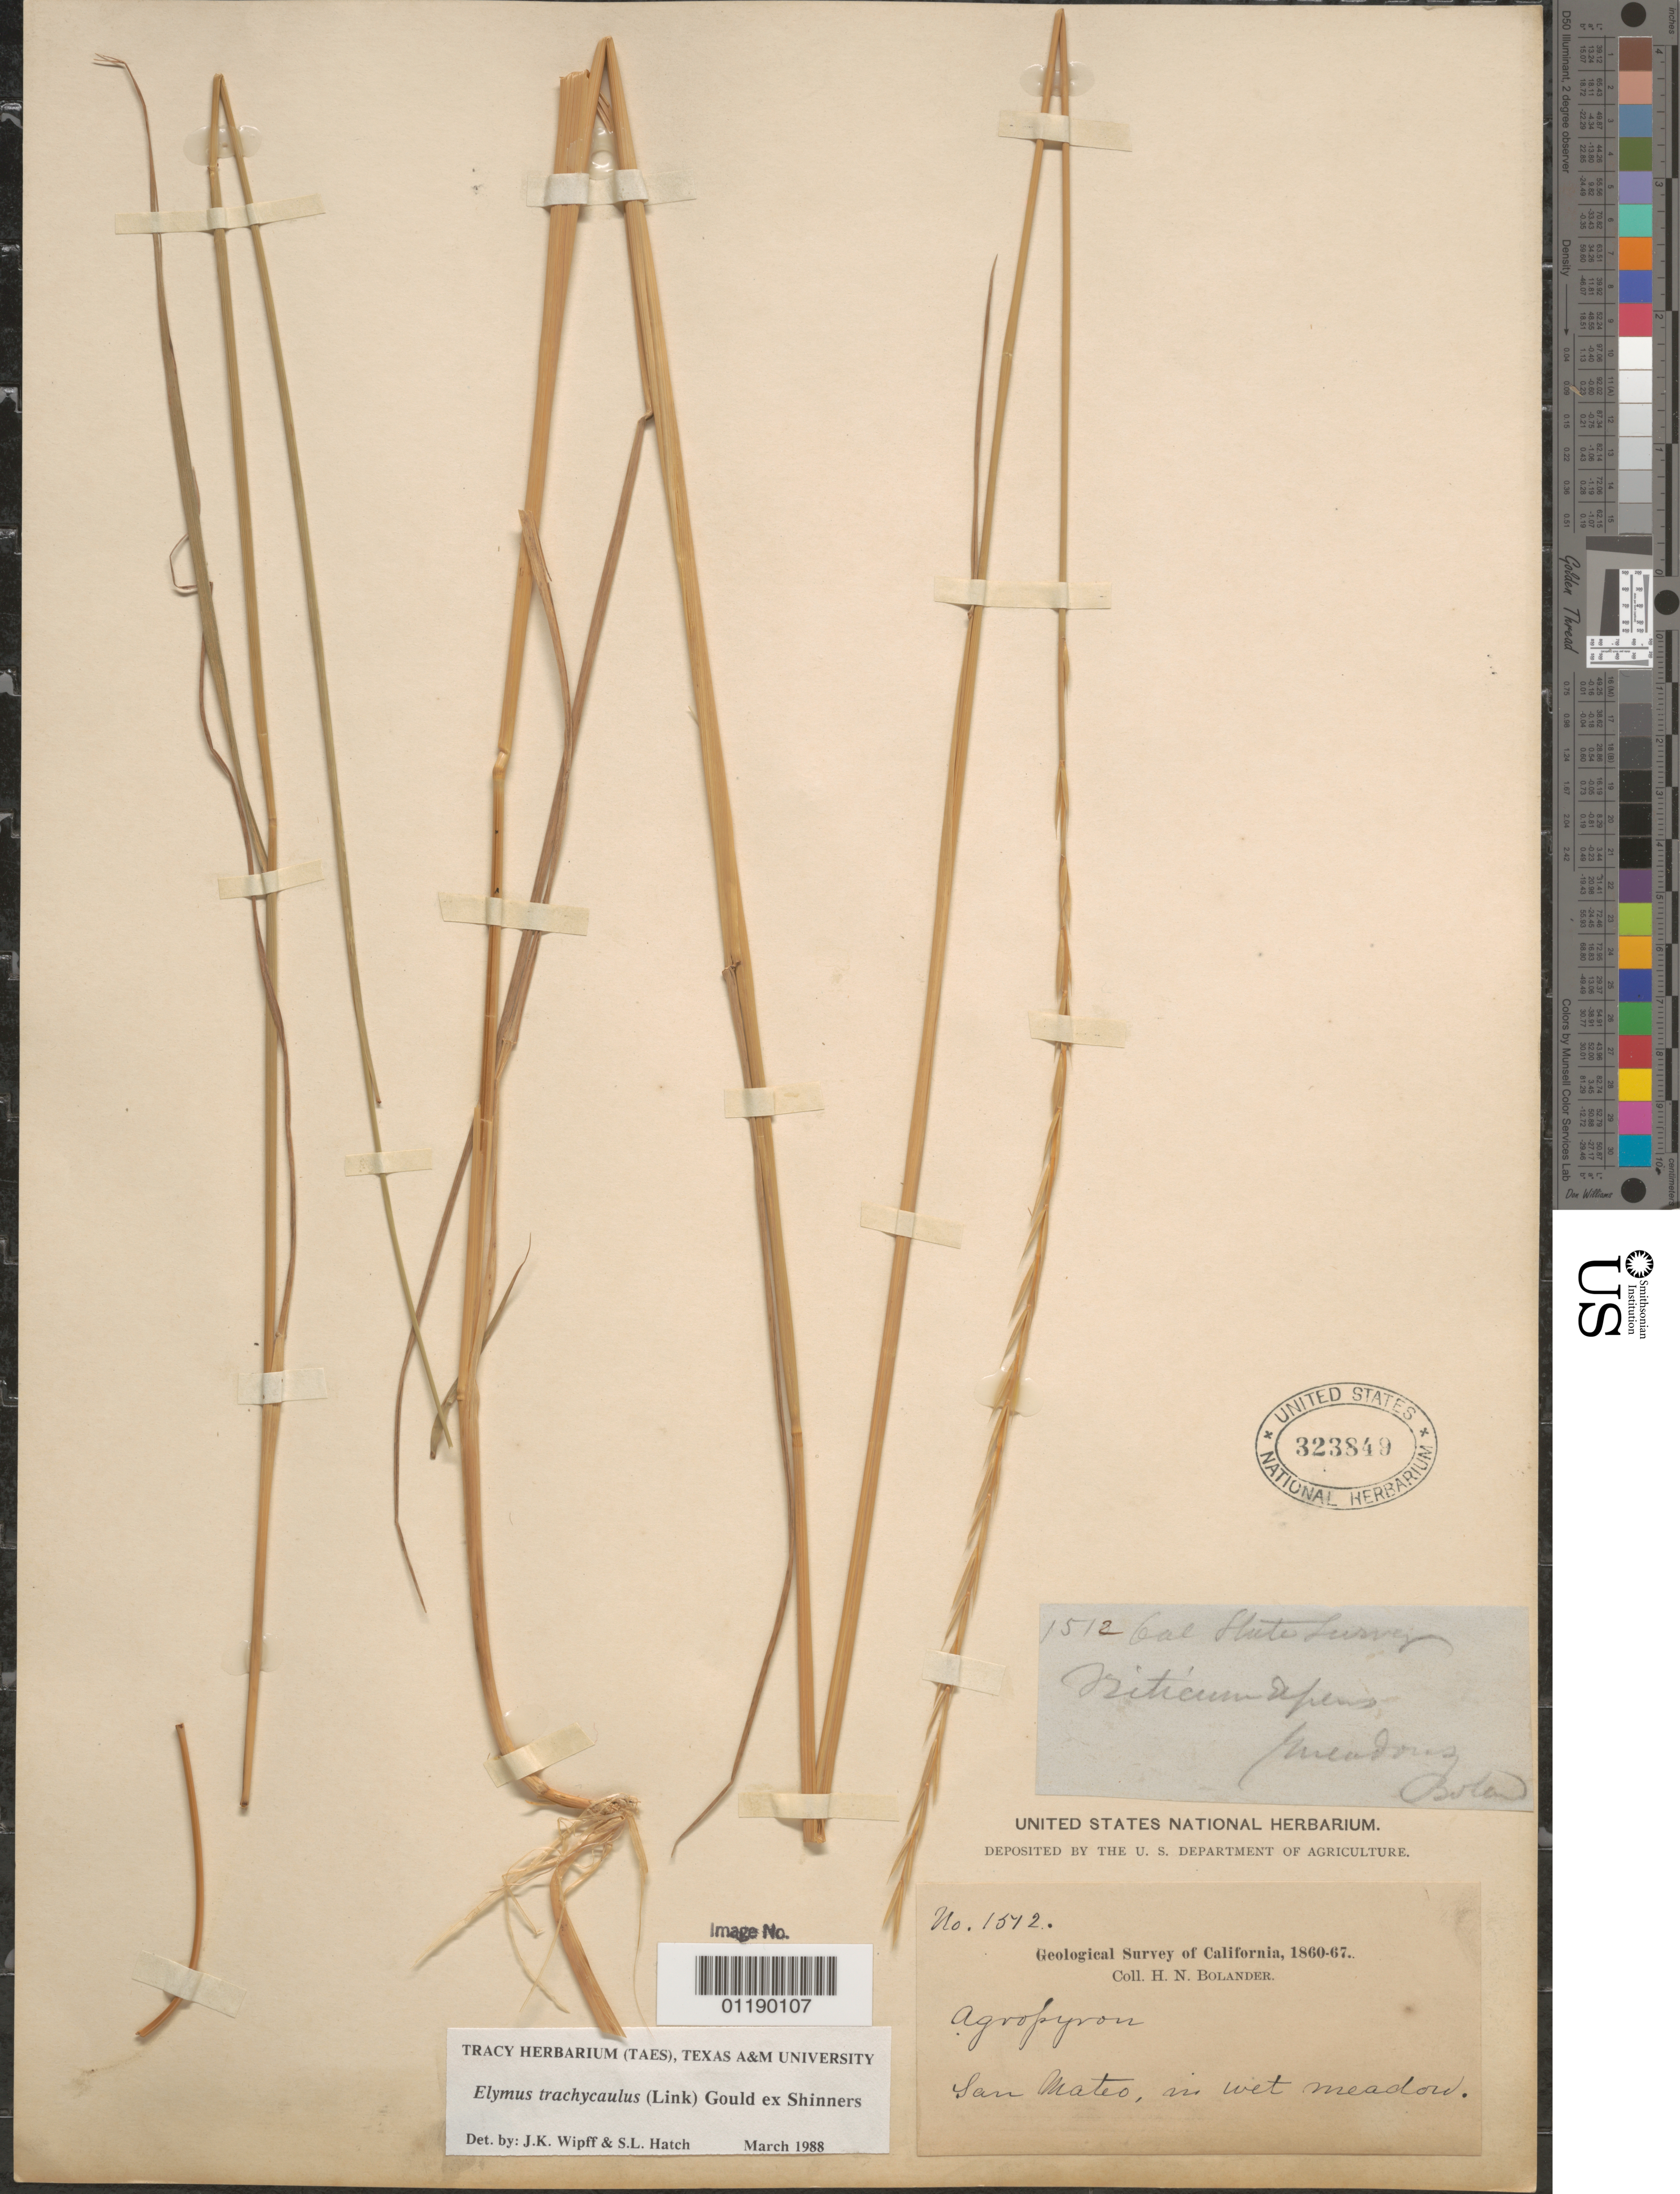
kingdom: Plantae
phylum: Tracheophyta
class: Liliopsida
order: Poales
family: Poaceae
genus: Elymus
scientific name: Elymus trachycaulus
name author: (Link) Gould ex Shinners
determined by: Wipff, J. K.; Hatch, S. L.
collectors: H. Bolander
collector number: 1512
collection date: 1860/1867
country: United States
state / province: California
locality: San Maeto, in wet meadow.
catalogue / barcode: US 323849